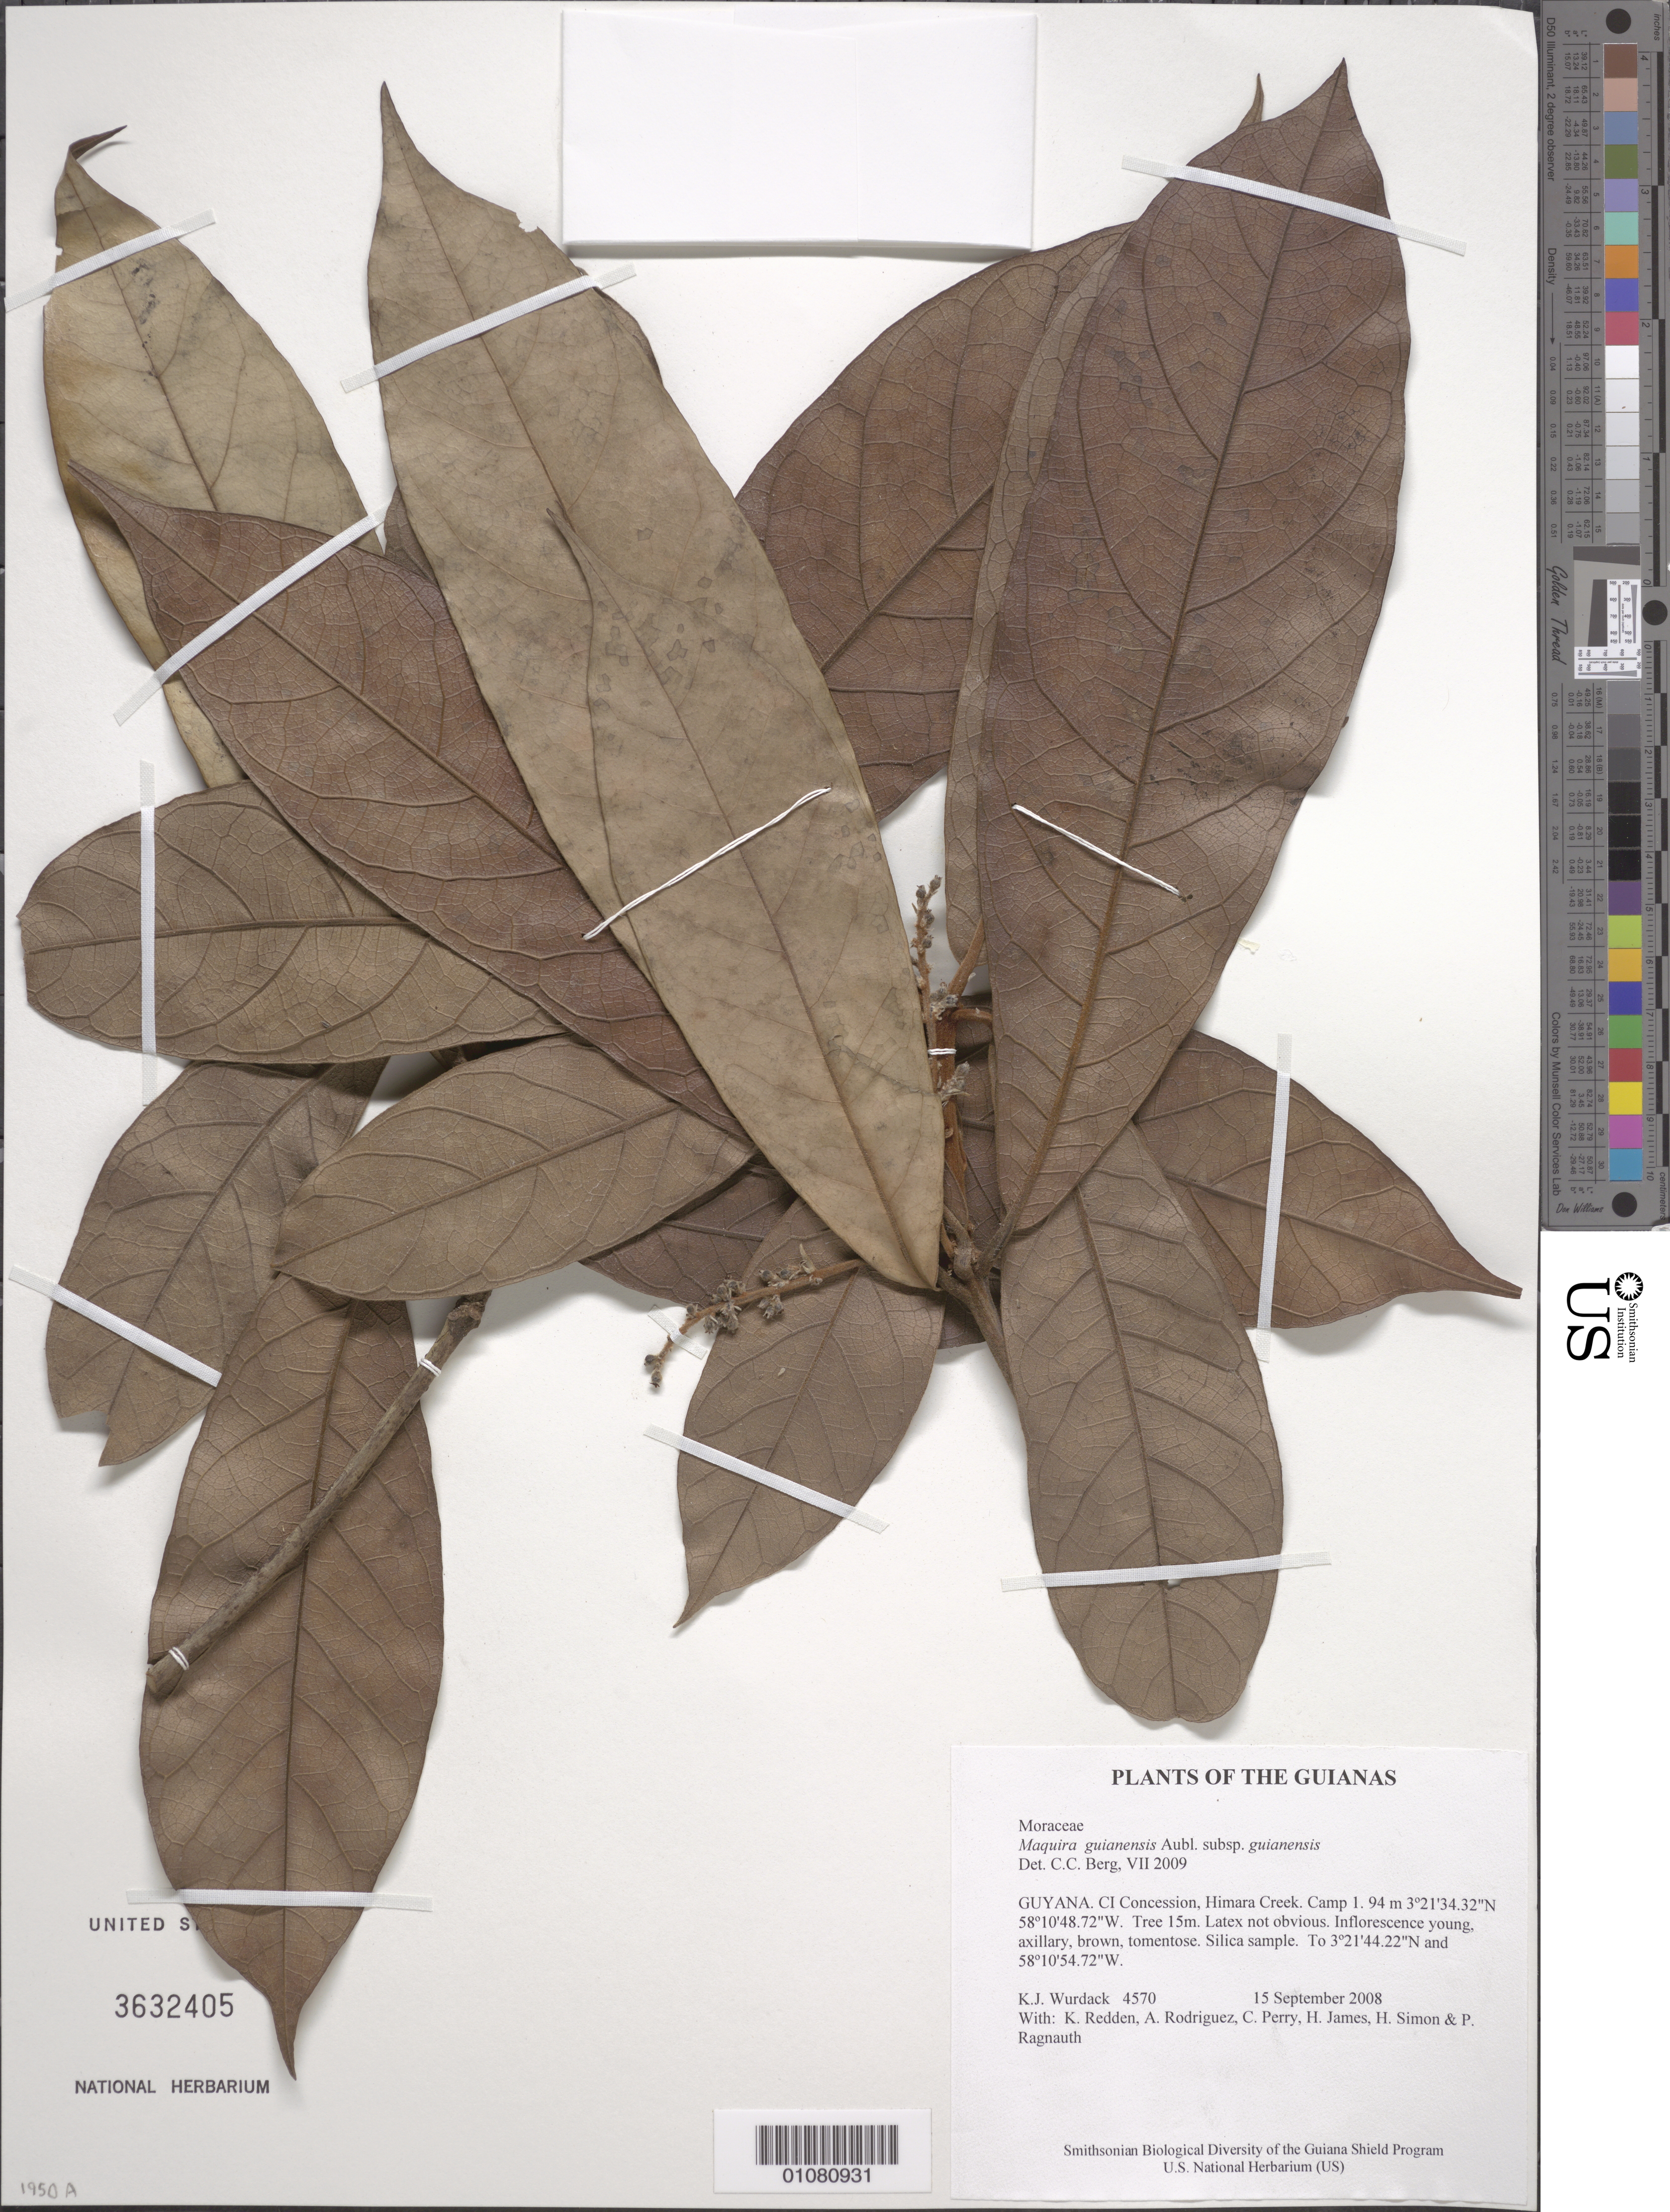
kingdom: Plantae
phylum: Tracheophyta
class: Magnoliopsida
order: Rosales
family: Moraceae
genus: Maquira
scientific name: Maquira guianensis subsp. guianensis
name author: Aubl.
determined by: Berg, C. C.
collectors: K. Wurdack, K. M. Redden, A. Rodriguez, C. Perry, H. James, H. Simon & P. Ragnauth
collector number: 4570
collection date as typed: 15 September 2008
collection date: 2008-09-15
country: Guyana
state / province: U. Takutu-U. Essequibo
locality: CI Concession, Himara Creek. Camp 1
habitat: Brown sand, upland forest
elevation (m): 94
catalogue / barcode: US 3632405